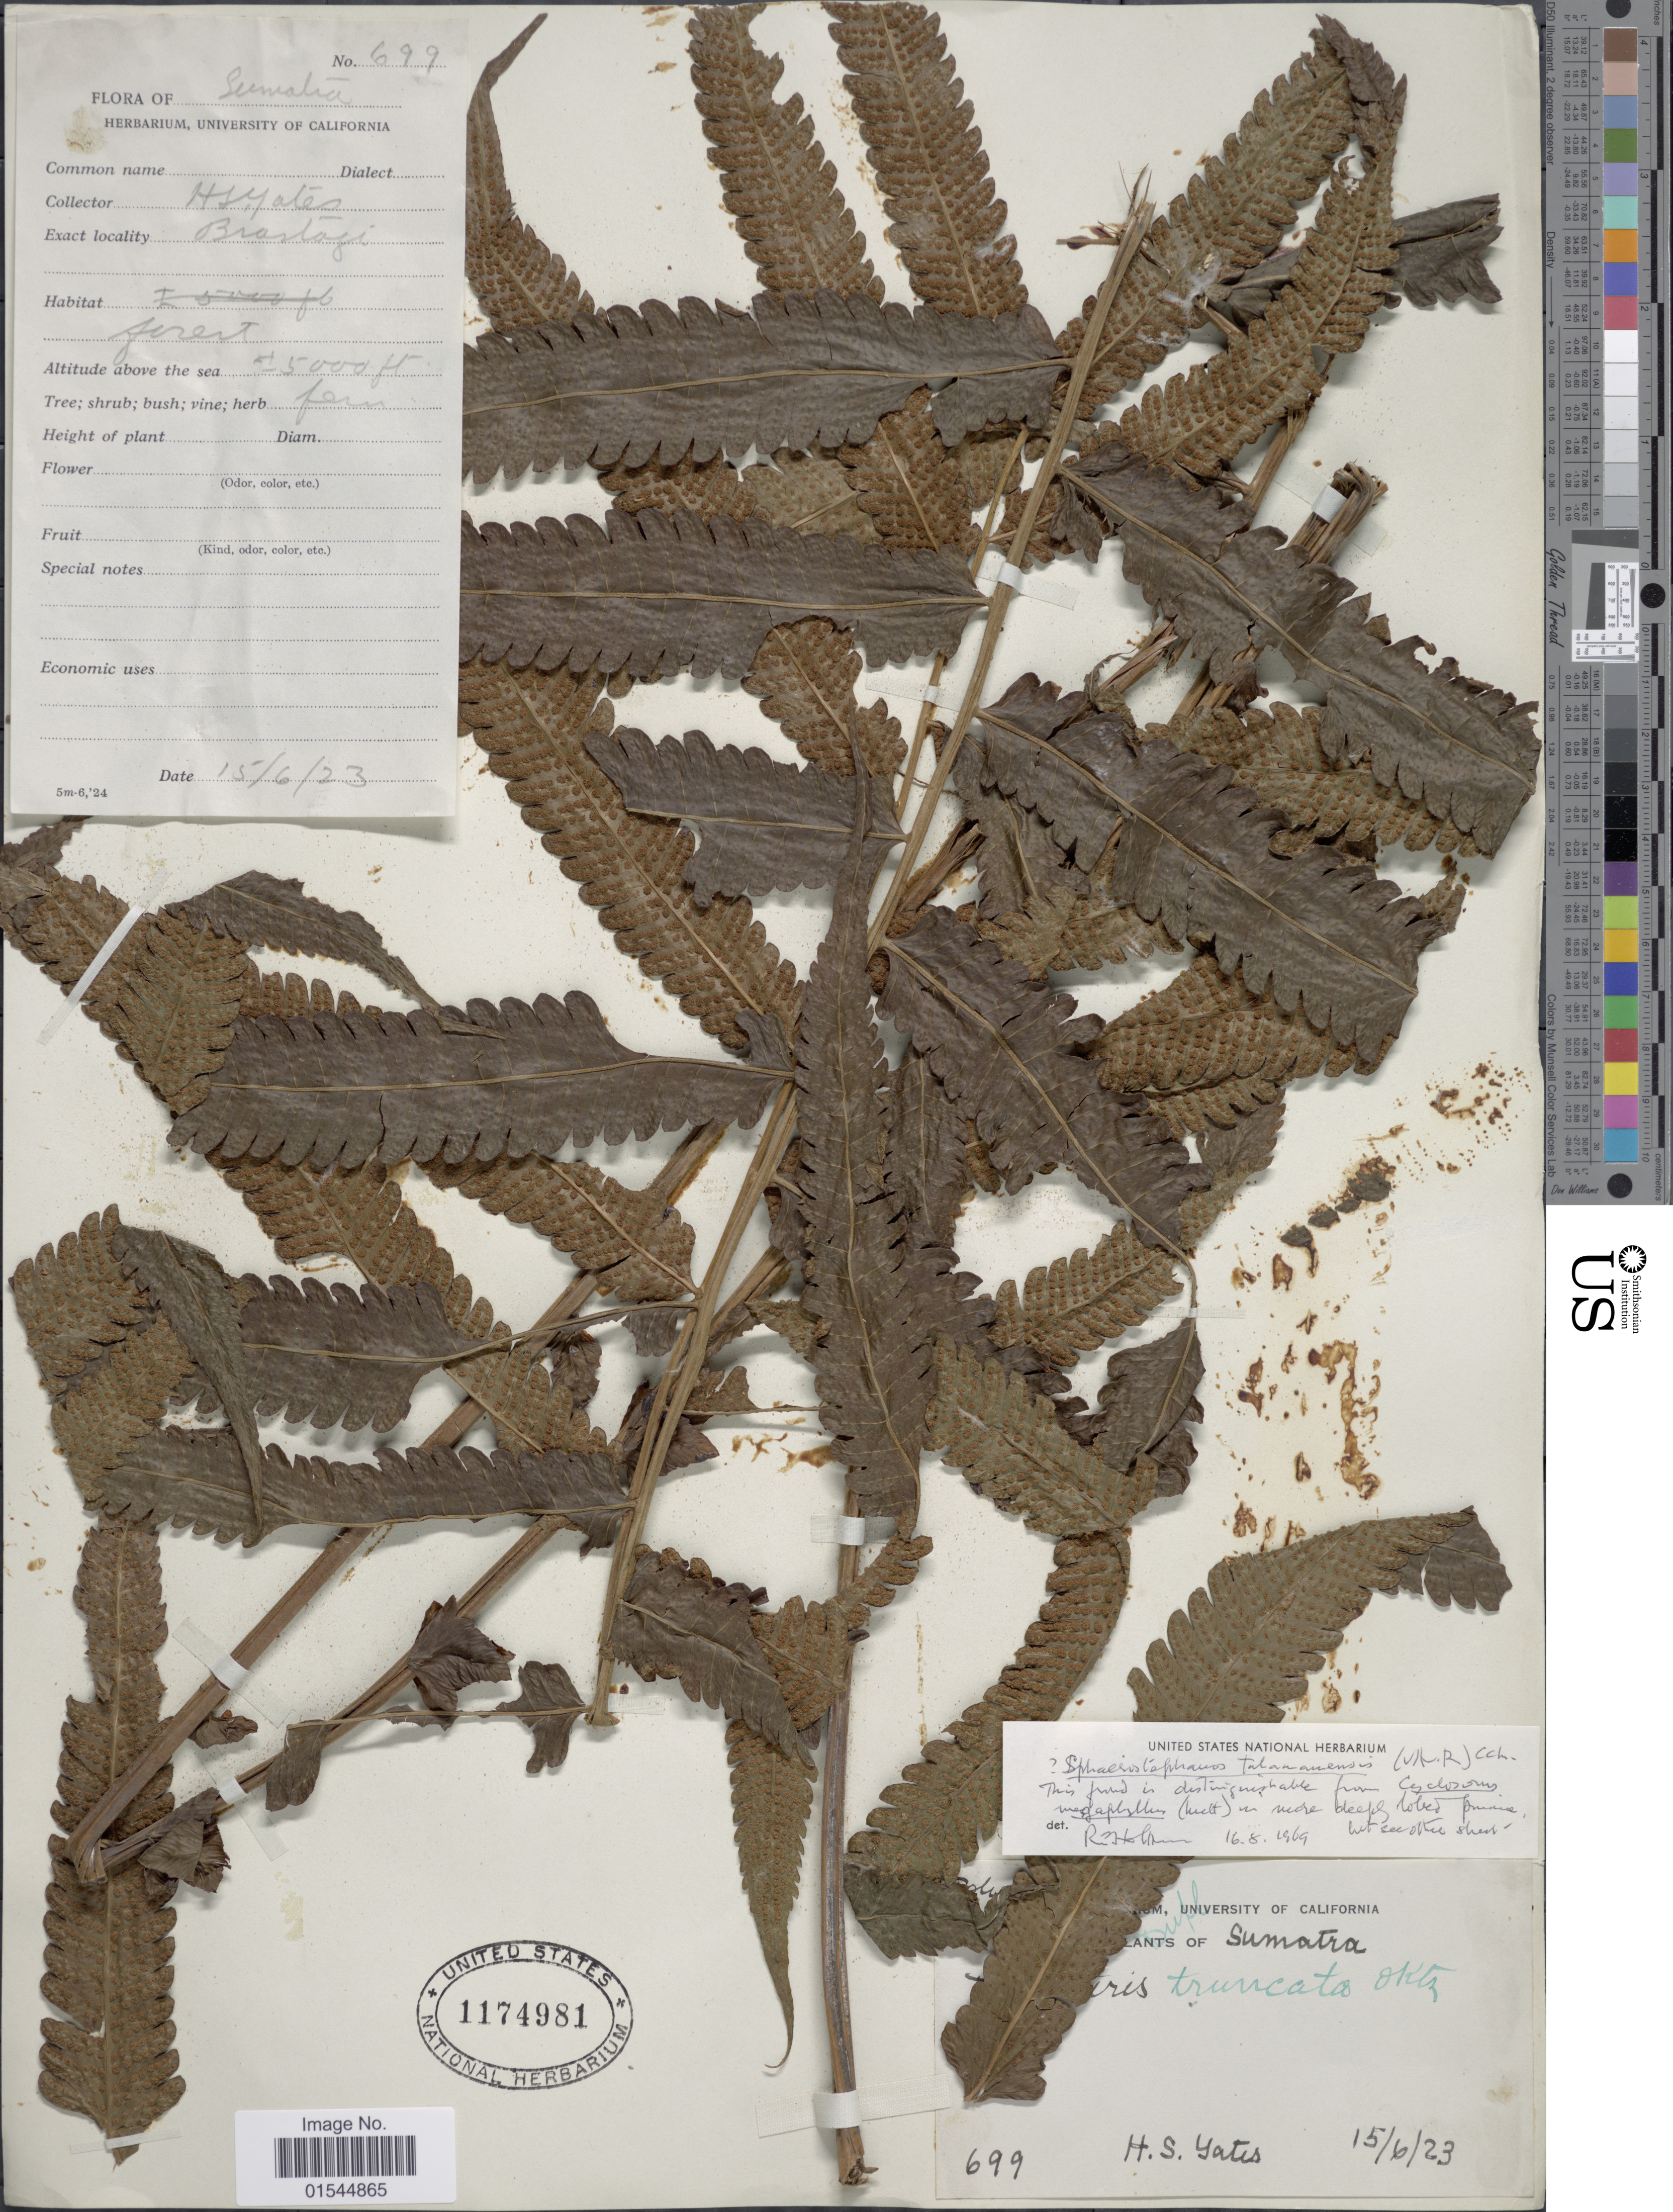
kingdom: Plantae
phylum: Tracheophyta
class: Polypodiopsida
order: Polypodiales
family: Thelypteridaceae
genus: Sphaerostephanos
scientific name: Sphaerostephanos eminens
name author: (Baker) Holttum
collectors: H. S. Yates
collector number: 699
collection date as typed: Transcribed d/m/y: 15/6/23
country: Indonesia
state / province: Sumatra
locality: Brastozi [interpreted]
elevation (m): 1524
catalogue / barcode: US 1174981